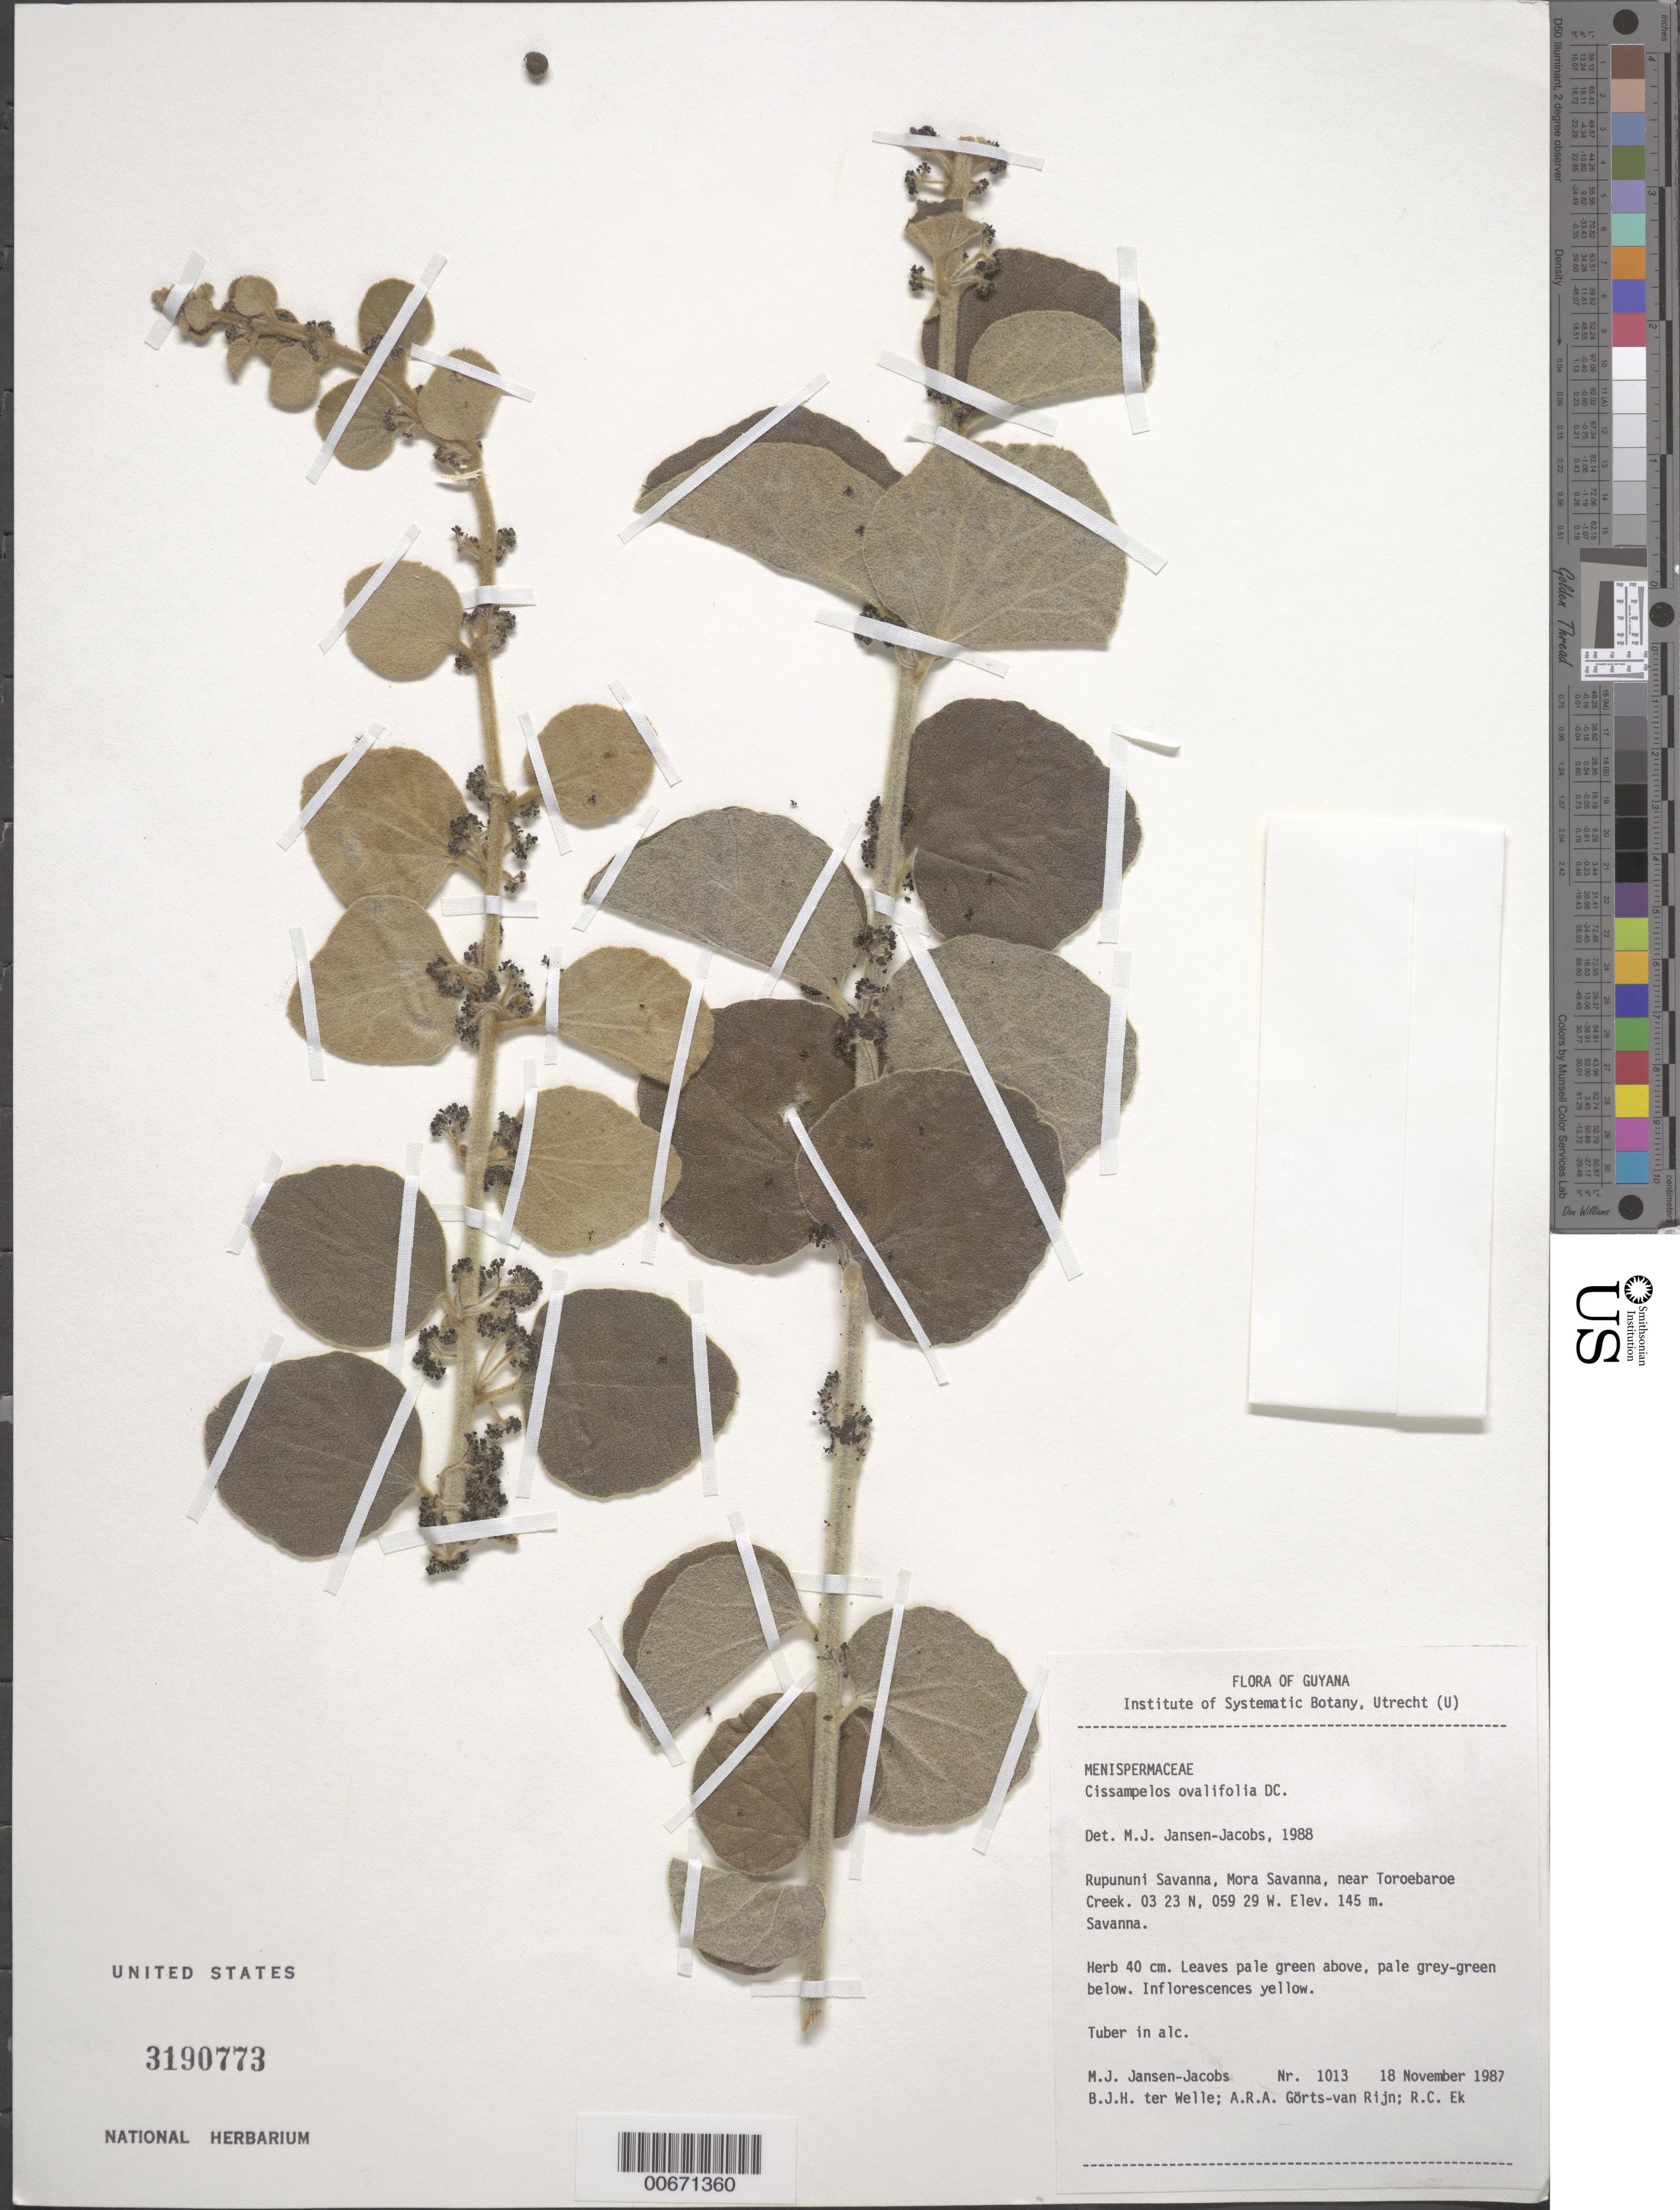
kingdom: Plantae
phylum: Tracheophyta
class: Magnoliopsida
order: Ranunculales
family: Menispermaceae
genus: Cissampelos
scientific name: Cissampelos ovalifolia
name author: DC.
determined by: Jansen-Jacobs, M. J., (U), Nationaal Herbarium Nederland, Utrecht University branch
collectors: M. J. Jansen-Jacobs, B. Welle, A. .R. A. Görts-van Rijn & R. C. Ek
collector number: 1013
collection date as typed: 18-Nov-87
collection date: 1987-11-18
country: Guyana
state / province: U. Takutu-U. Essequibo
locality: Rupununi Savanana, Mora Savanna, near Toroebaroe Creek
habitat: Mora savanna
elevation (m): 145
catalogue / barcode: US 3190773